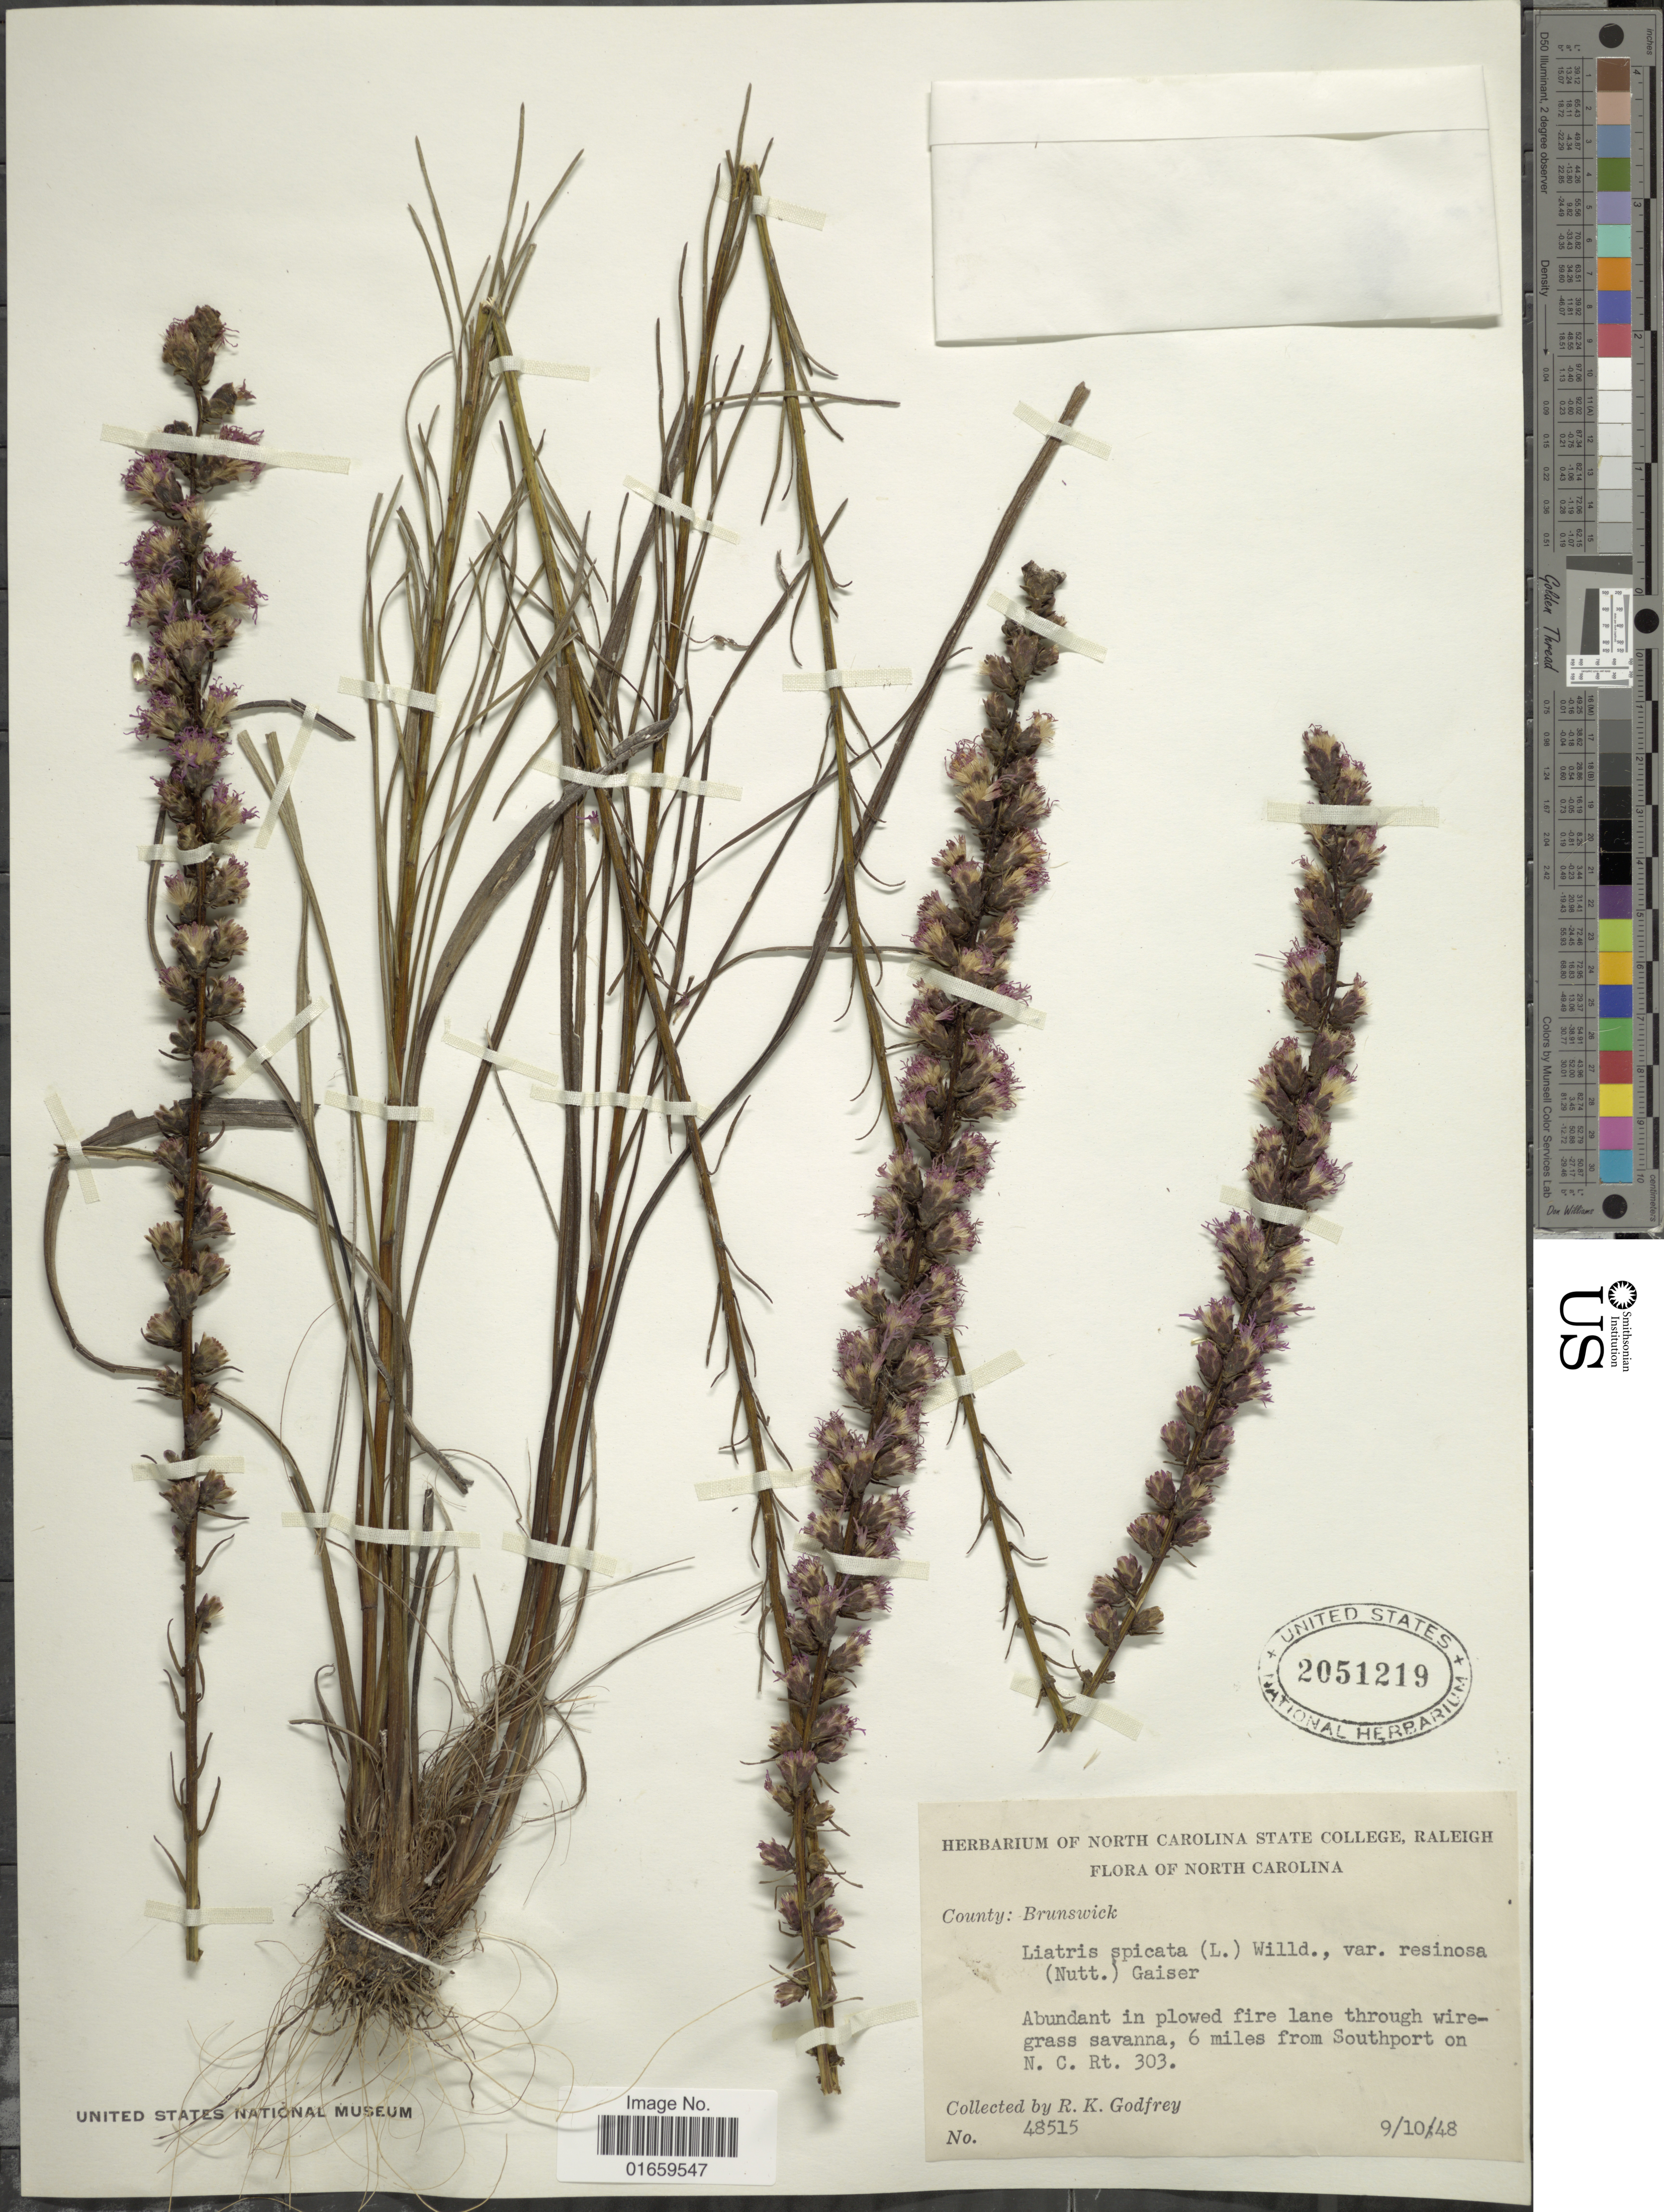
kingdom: Plantae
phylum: Tracheophyta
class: Magnoliopsida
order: Asterales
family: Asteraceae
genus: Liatris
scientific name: Liatris spicata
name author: (L.) Willd.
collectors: R. K. Godfrey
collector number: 4815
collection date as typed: Transcribed d/m/y: 10/9/48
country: United States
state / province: North Carolina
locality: County: Brunswick, 6 miles from Southport on N. C. Rt. 303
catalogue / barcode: US 2051219